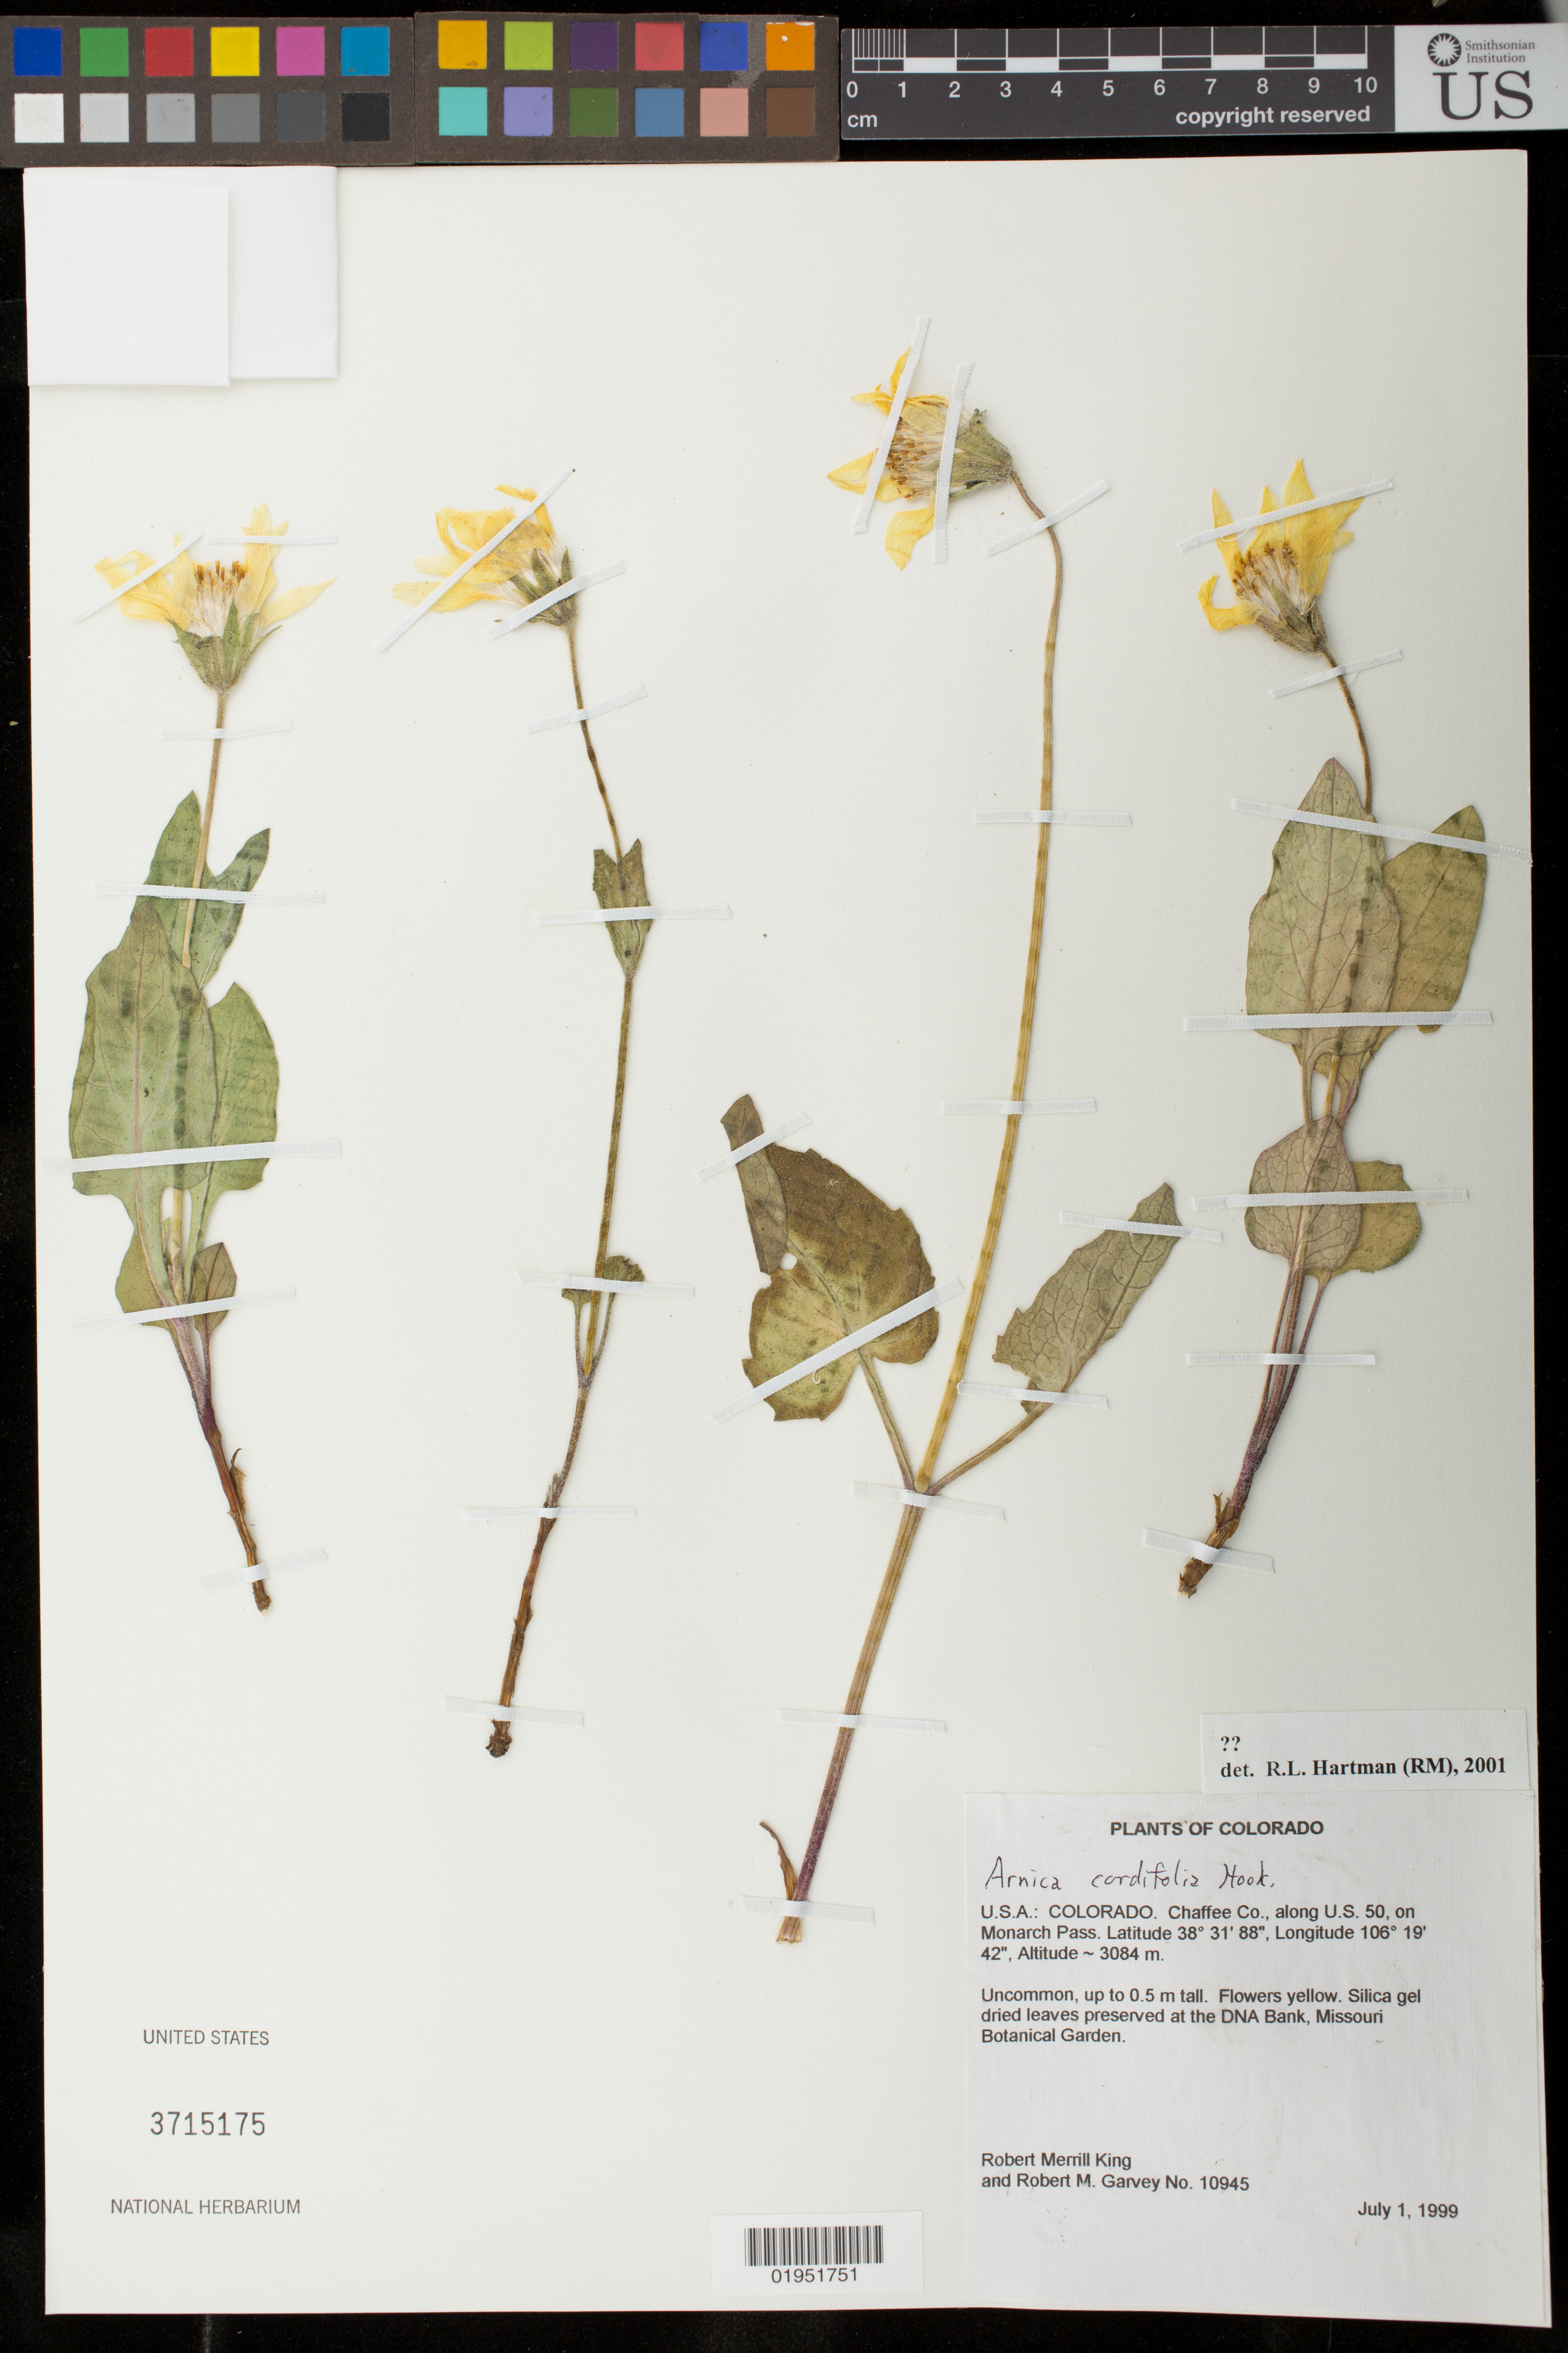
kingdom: Plantae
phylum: Tracheophyta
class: Magnoliopsida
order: Asterales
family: Asteraceae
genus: Arnica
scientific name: Arnica cordifolia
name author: Hook.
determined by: Robinson, Harold E., (US)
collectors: R. M. King & R. Garvey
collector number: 10945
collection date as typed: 1 Jul 1999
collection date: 1999-07-01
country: United States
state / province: Colorado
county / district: Montrose Co.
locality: At Black Canyon of the Gunnison National Monument, southern rim.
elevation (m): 2400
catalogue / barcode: US 3715175